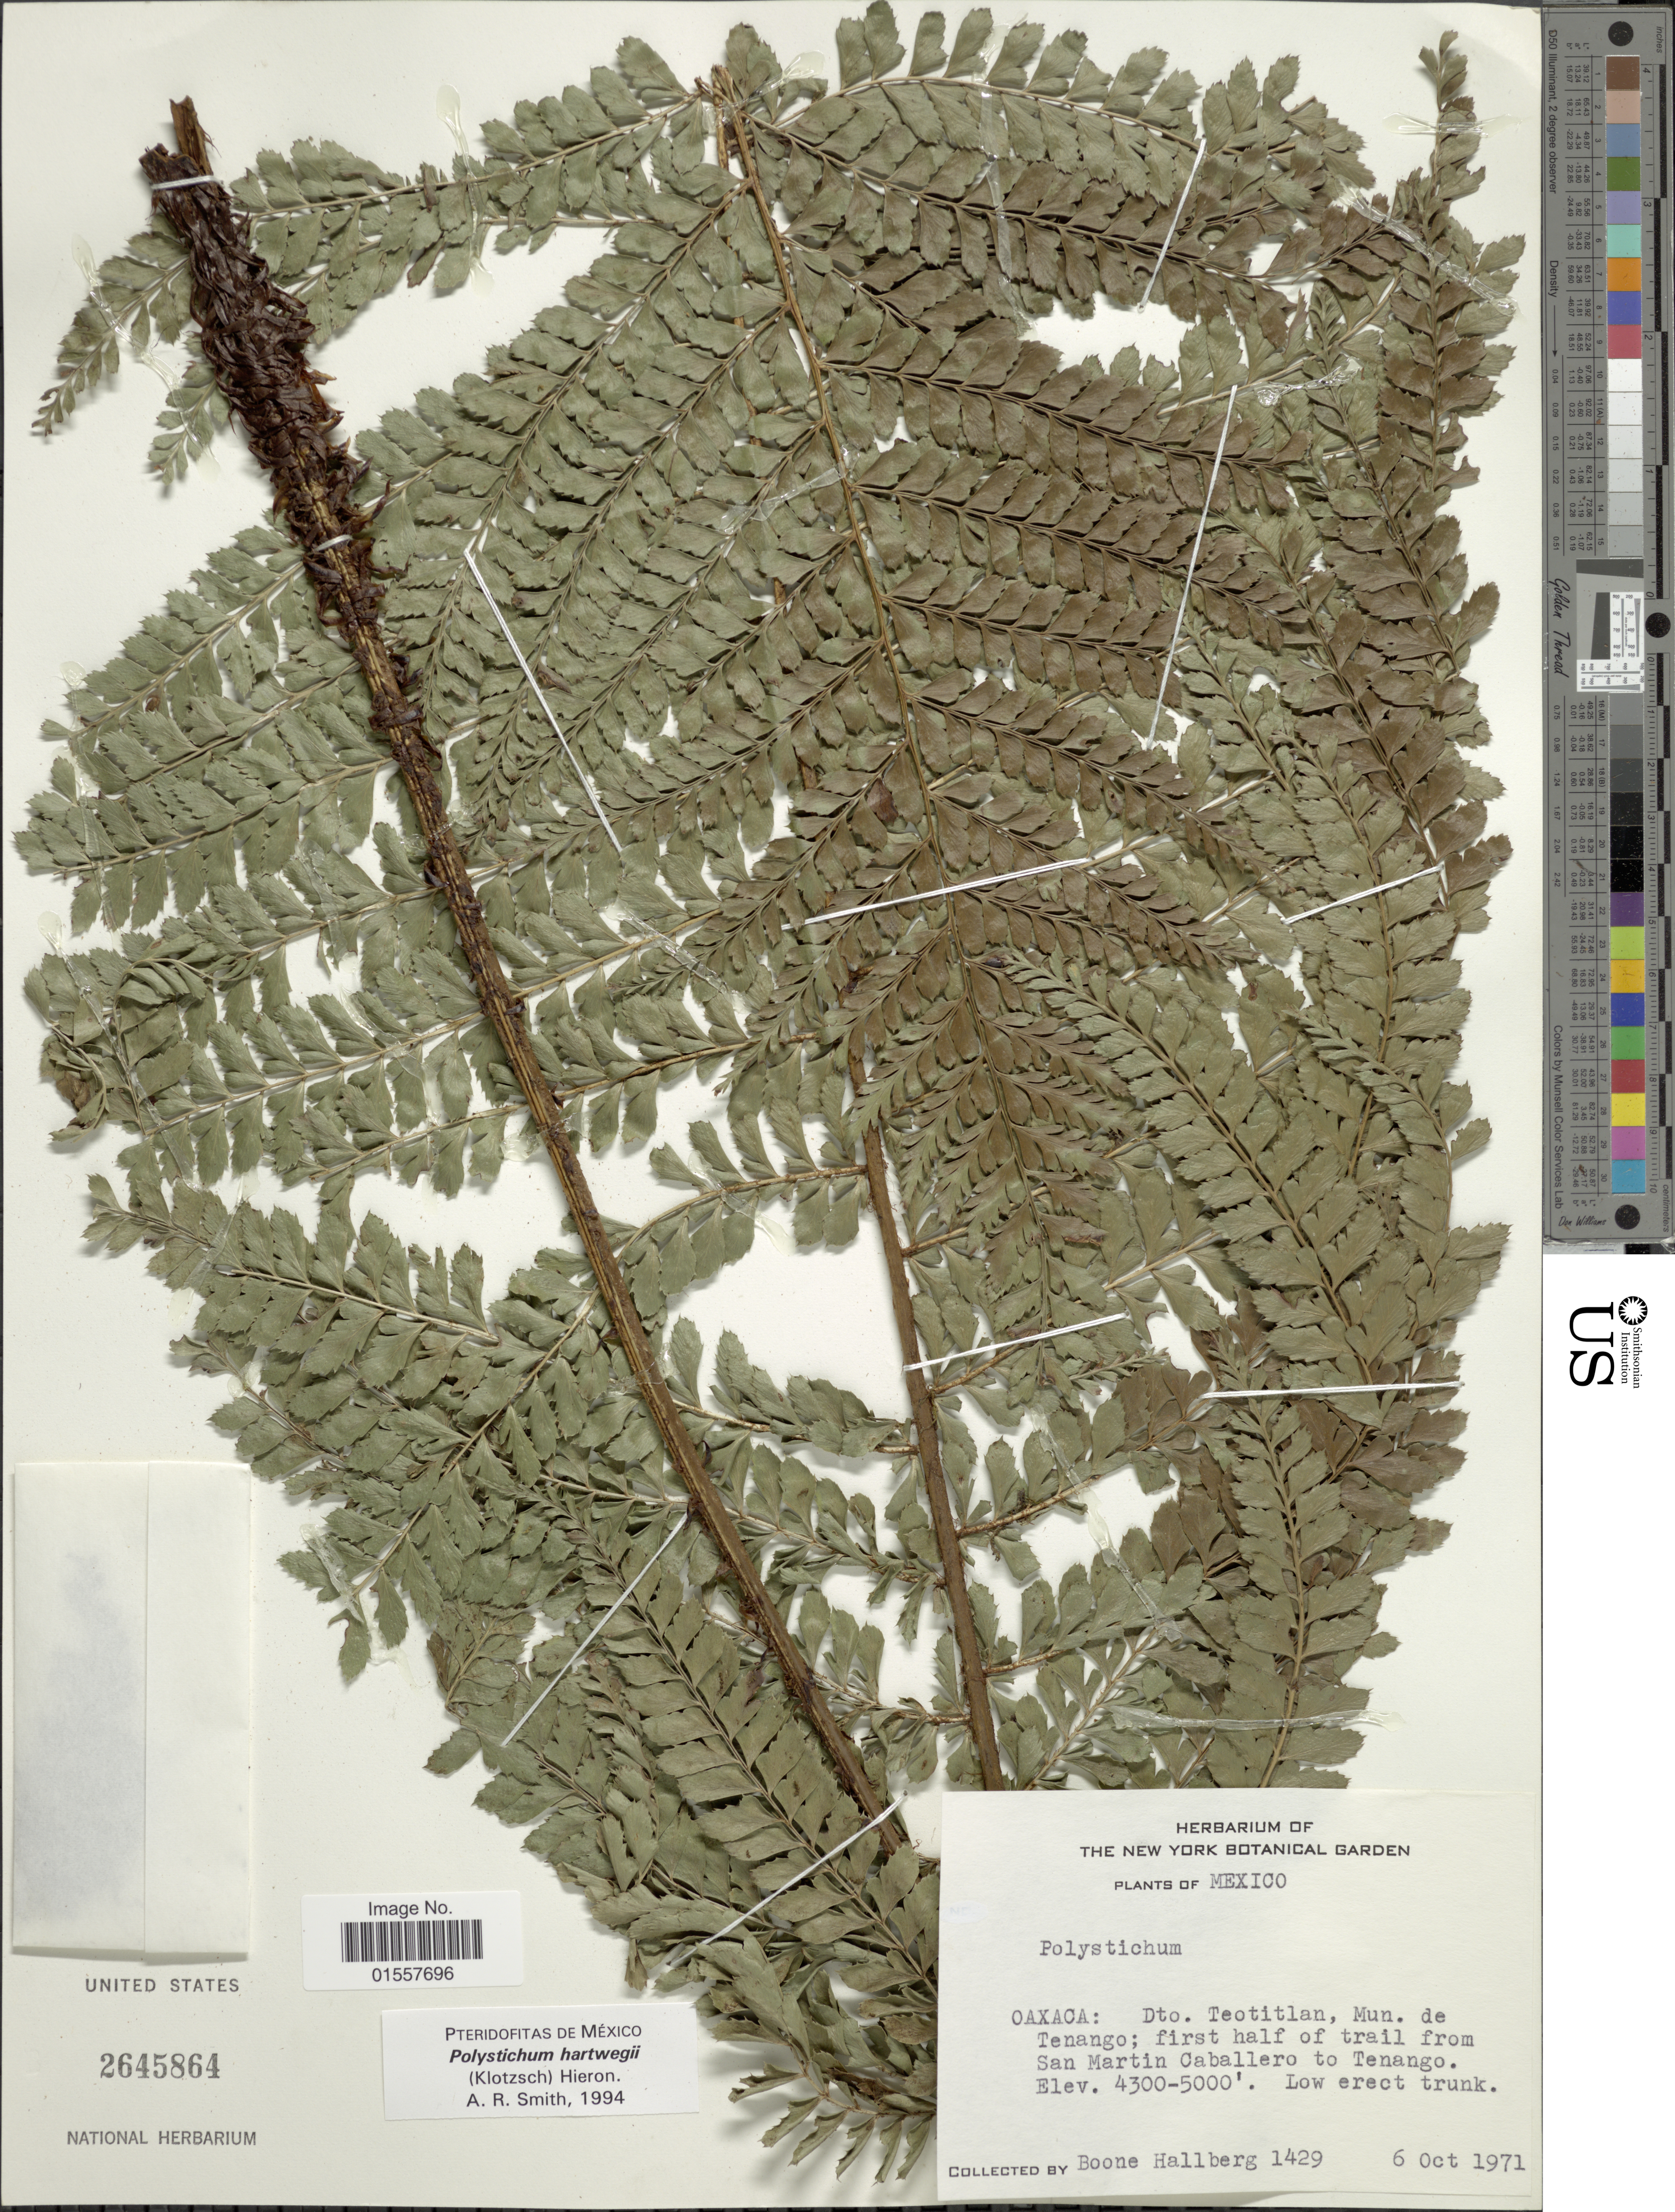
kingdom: Plantae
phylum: Tracheophyta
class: Polypodiopsida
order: Polypodiales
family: Dryopteridaceae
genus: Polystichum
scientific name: Polystichum hartwegii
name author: (Klotzsch) Hieron.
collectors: B. Hallberg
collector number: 1429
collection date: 1971-10-06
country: Mexico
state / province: Oaxaca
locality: Oaxaca: Dto. Teotitlan, Mun. de Tenango; first half of trail from San Martin Caballero to Tenango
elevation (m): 1311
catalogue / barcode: US 2645864